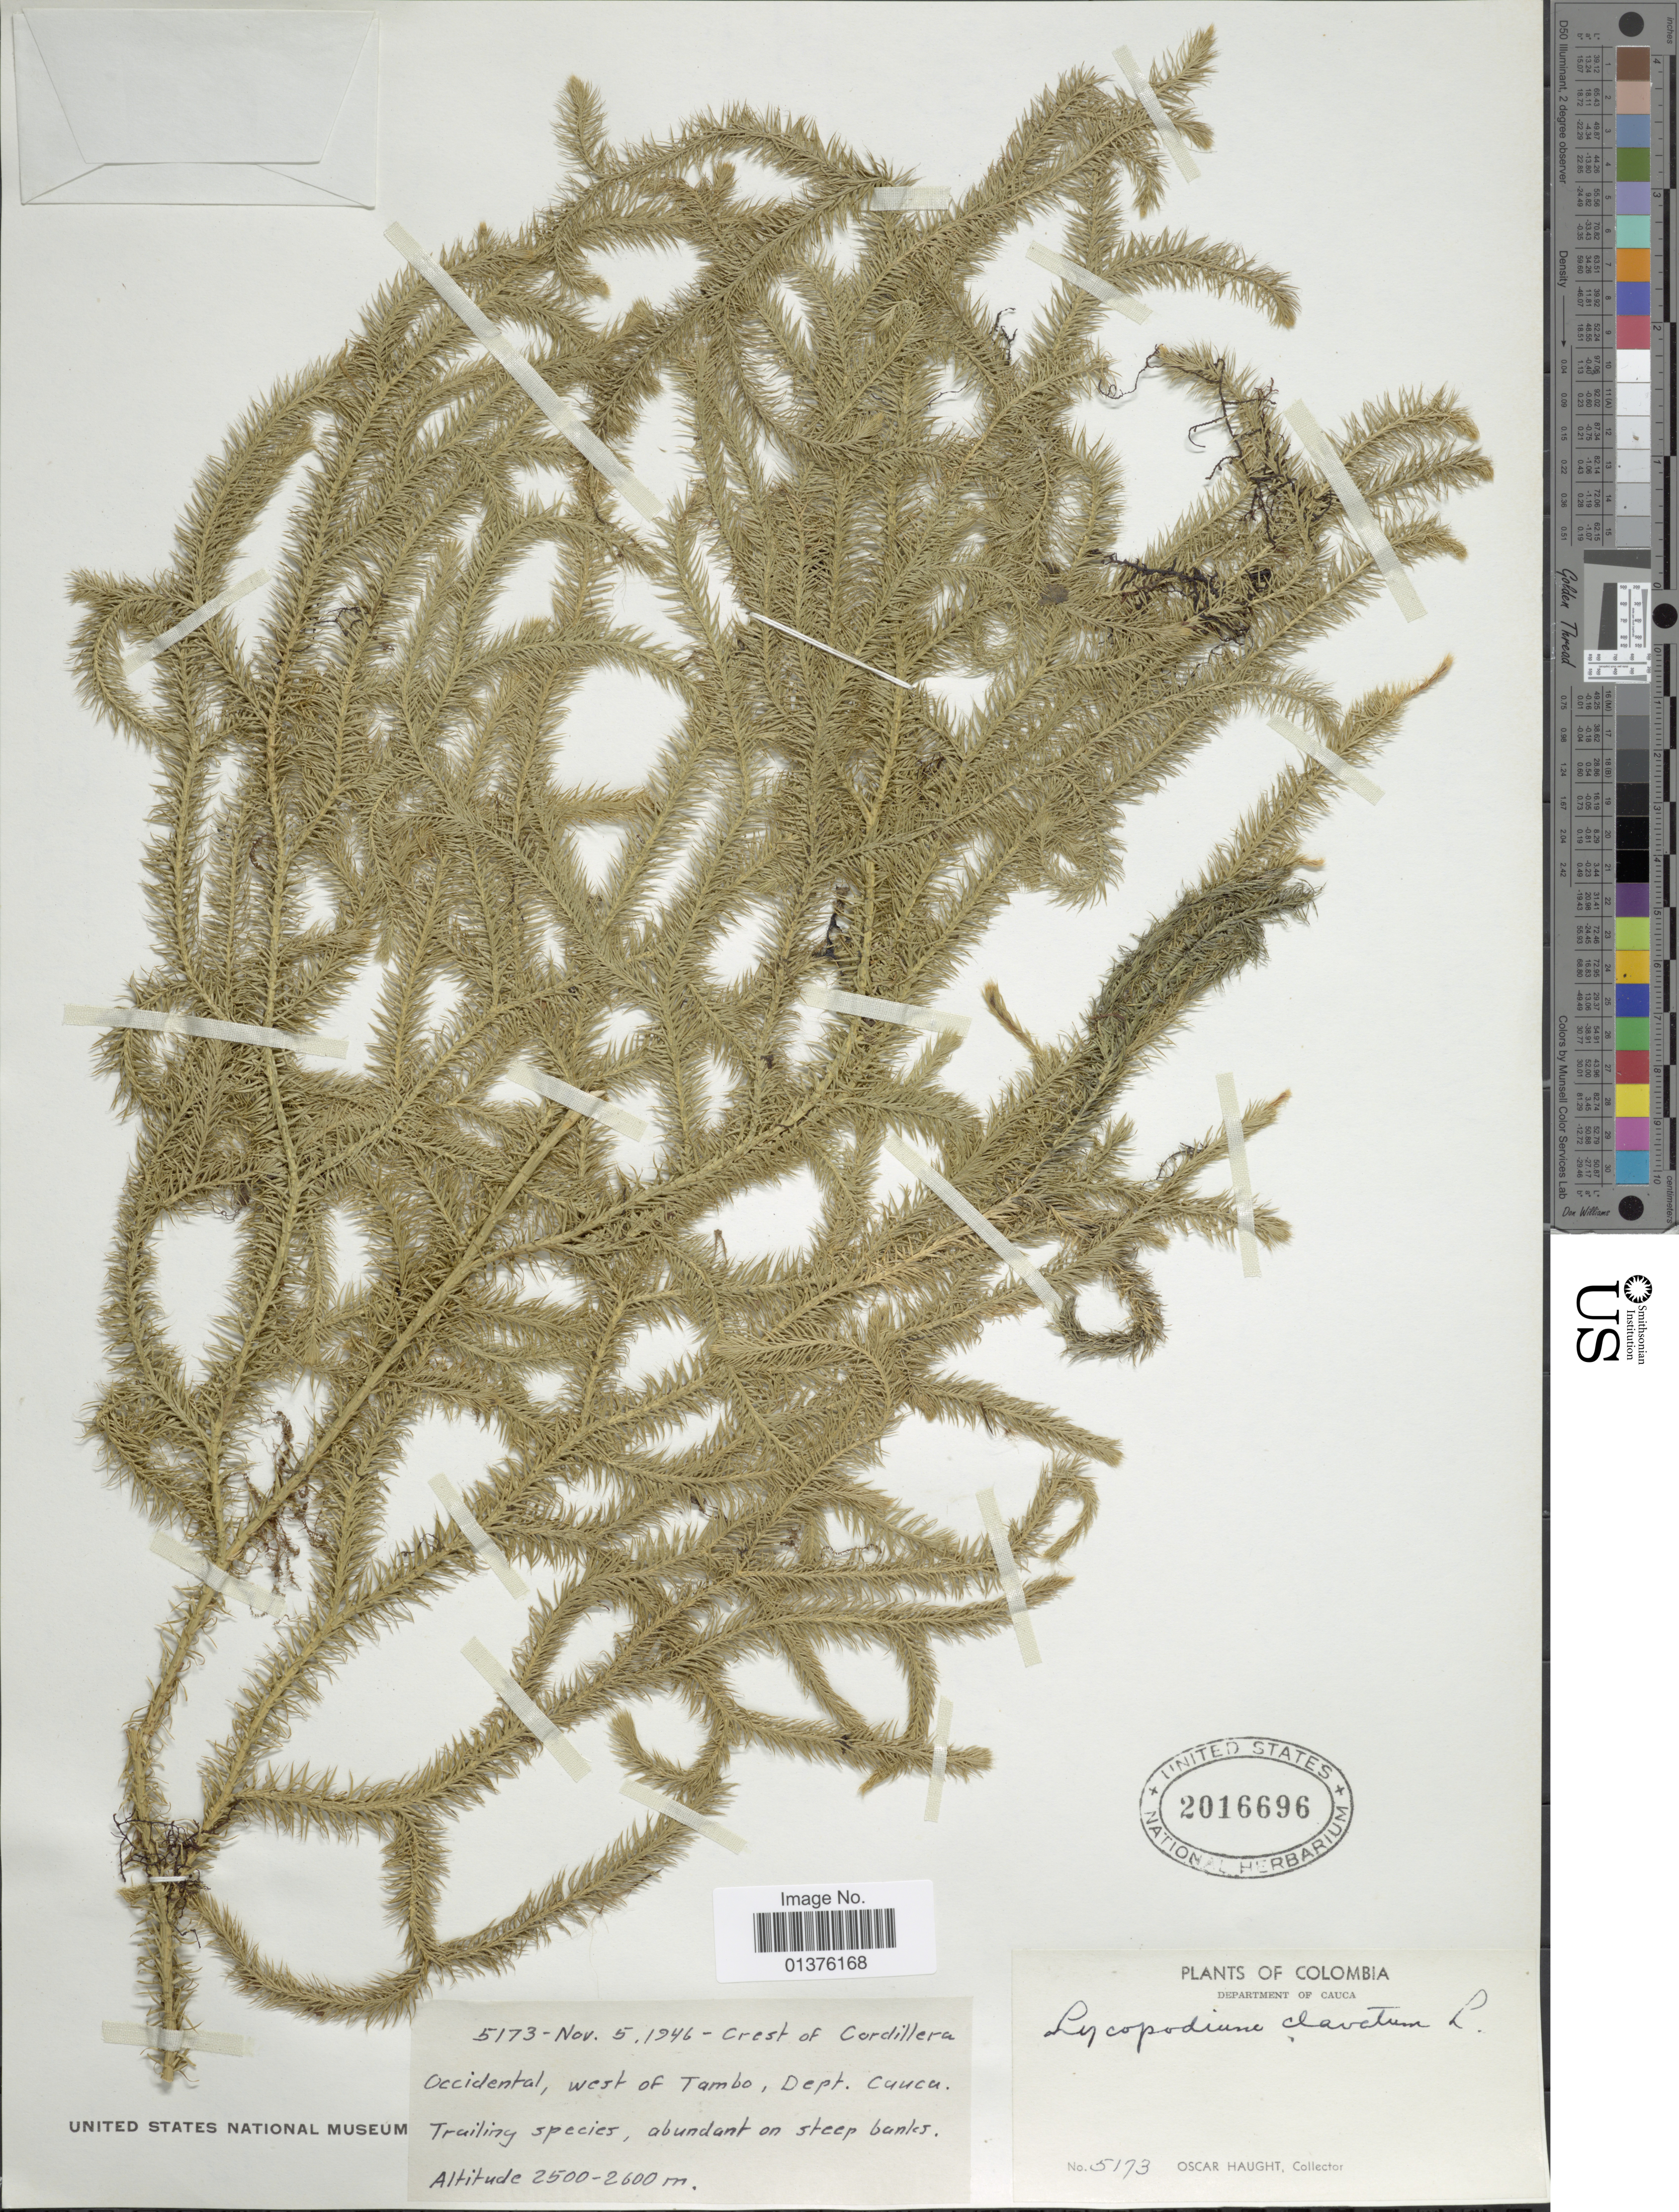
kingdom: Plantae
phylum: Tracheophyta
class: Lycopodiopsida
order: Lycopodiales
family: Lycopodiaceae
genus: Lycopodium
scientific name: Lycopodium clavatum subsp. clavatum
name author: L.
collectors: O. L. Haught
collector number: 5173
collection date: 1946-10-05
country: Colombia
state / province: Cauca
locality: Occidental, west of Tambo, Dept. Cuucu, trailing species, abundant on steep banks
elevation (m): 2500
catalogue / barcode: US 2016696